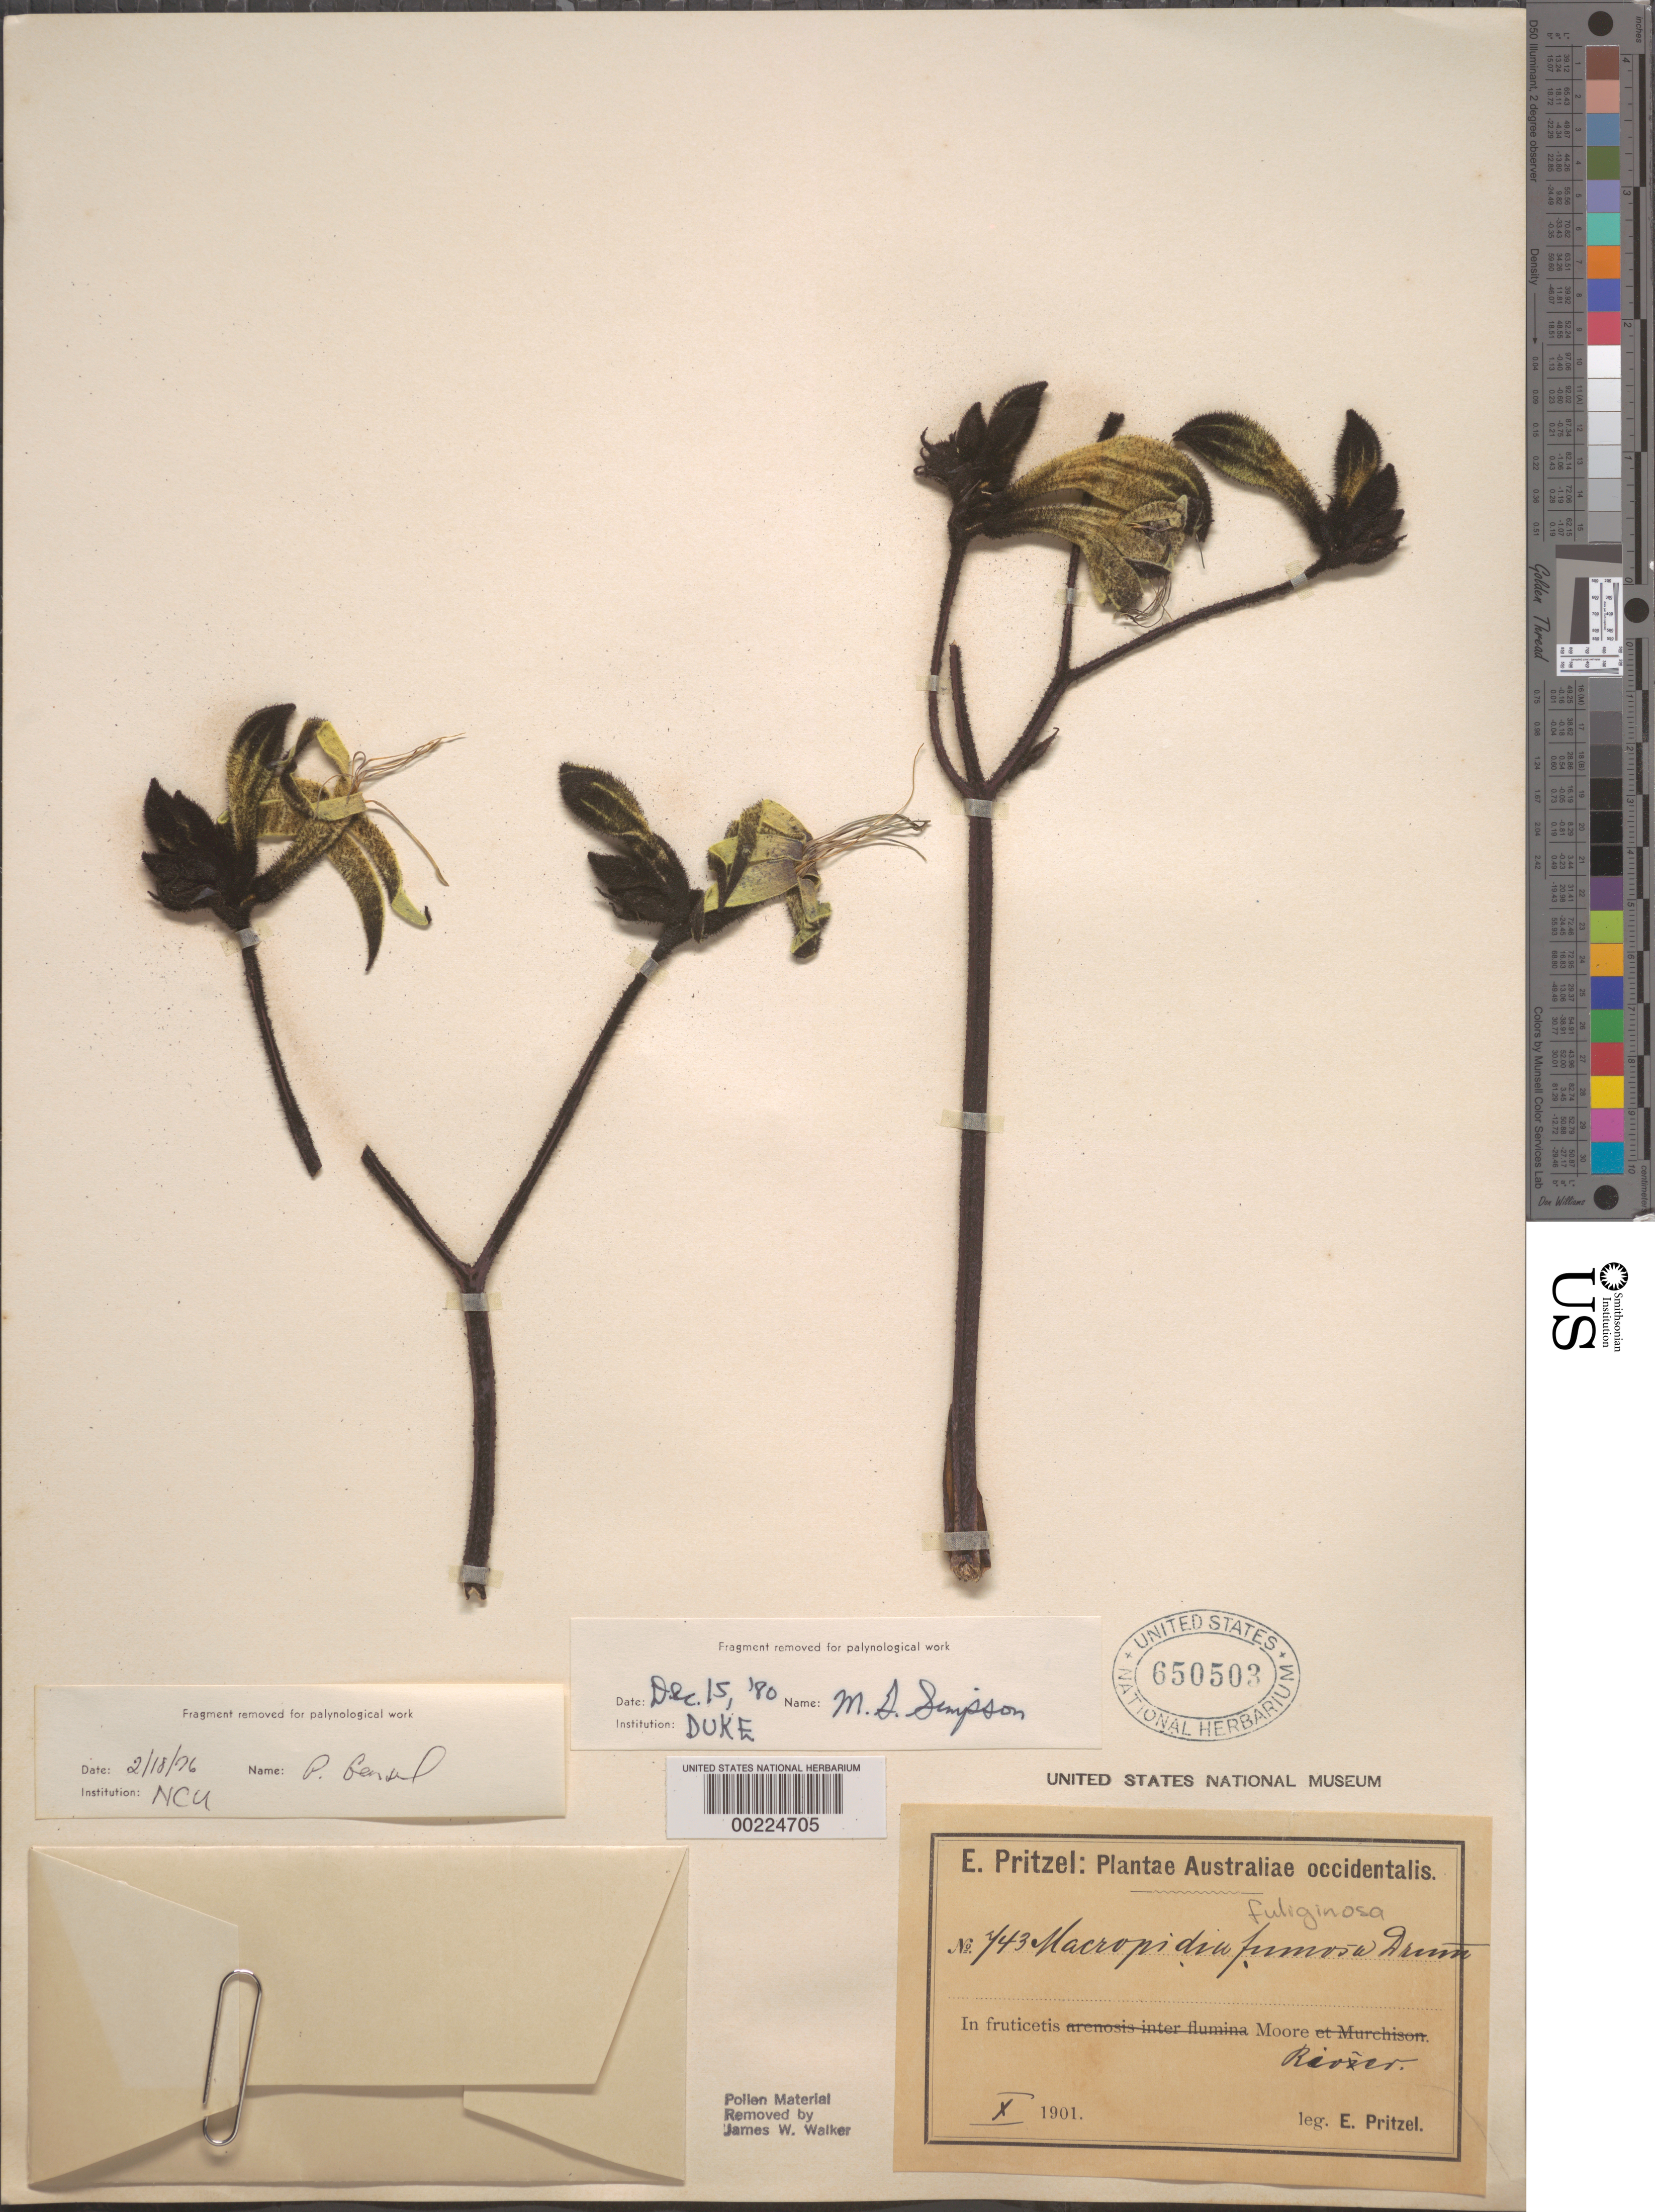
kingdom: Plantae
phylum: Tracheophyta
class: Liliopsida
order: Commelinales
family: Haemodoraceae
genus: Macropidia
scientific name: Macropidia fuliginosa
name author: (Hook.) Druce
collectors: E. G. Pritzel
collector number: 443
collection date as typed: Oct 1901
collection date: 1901-10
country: Australia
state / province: Western Australia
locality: Moore river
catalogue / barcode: US 650503